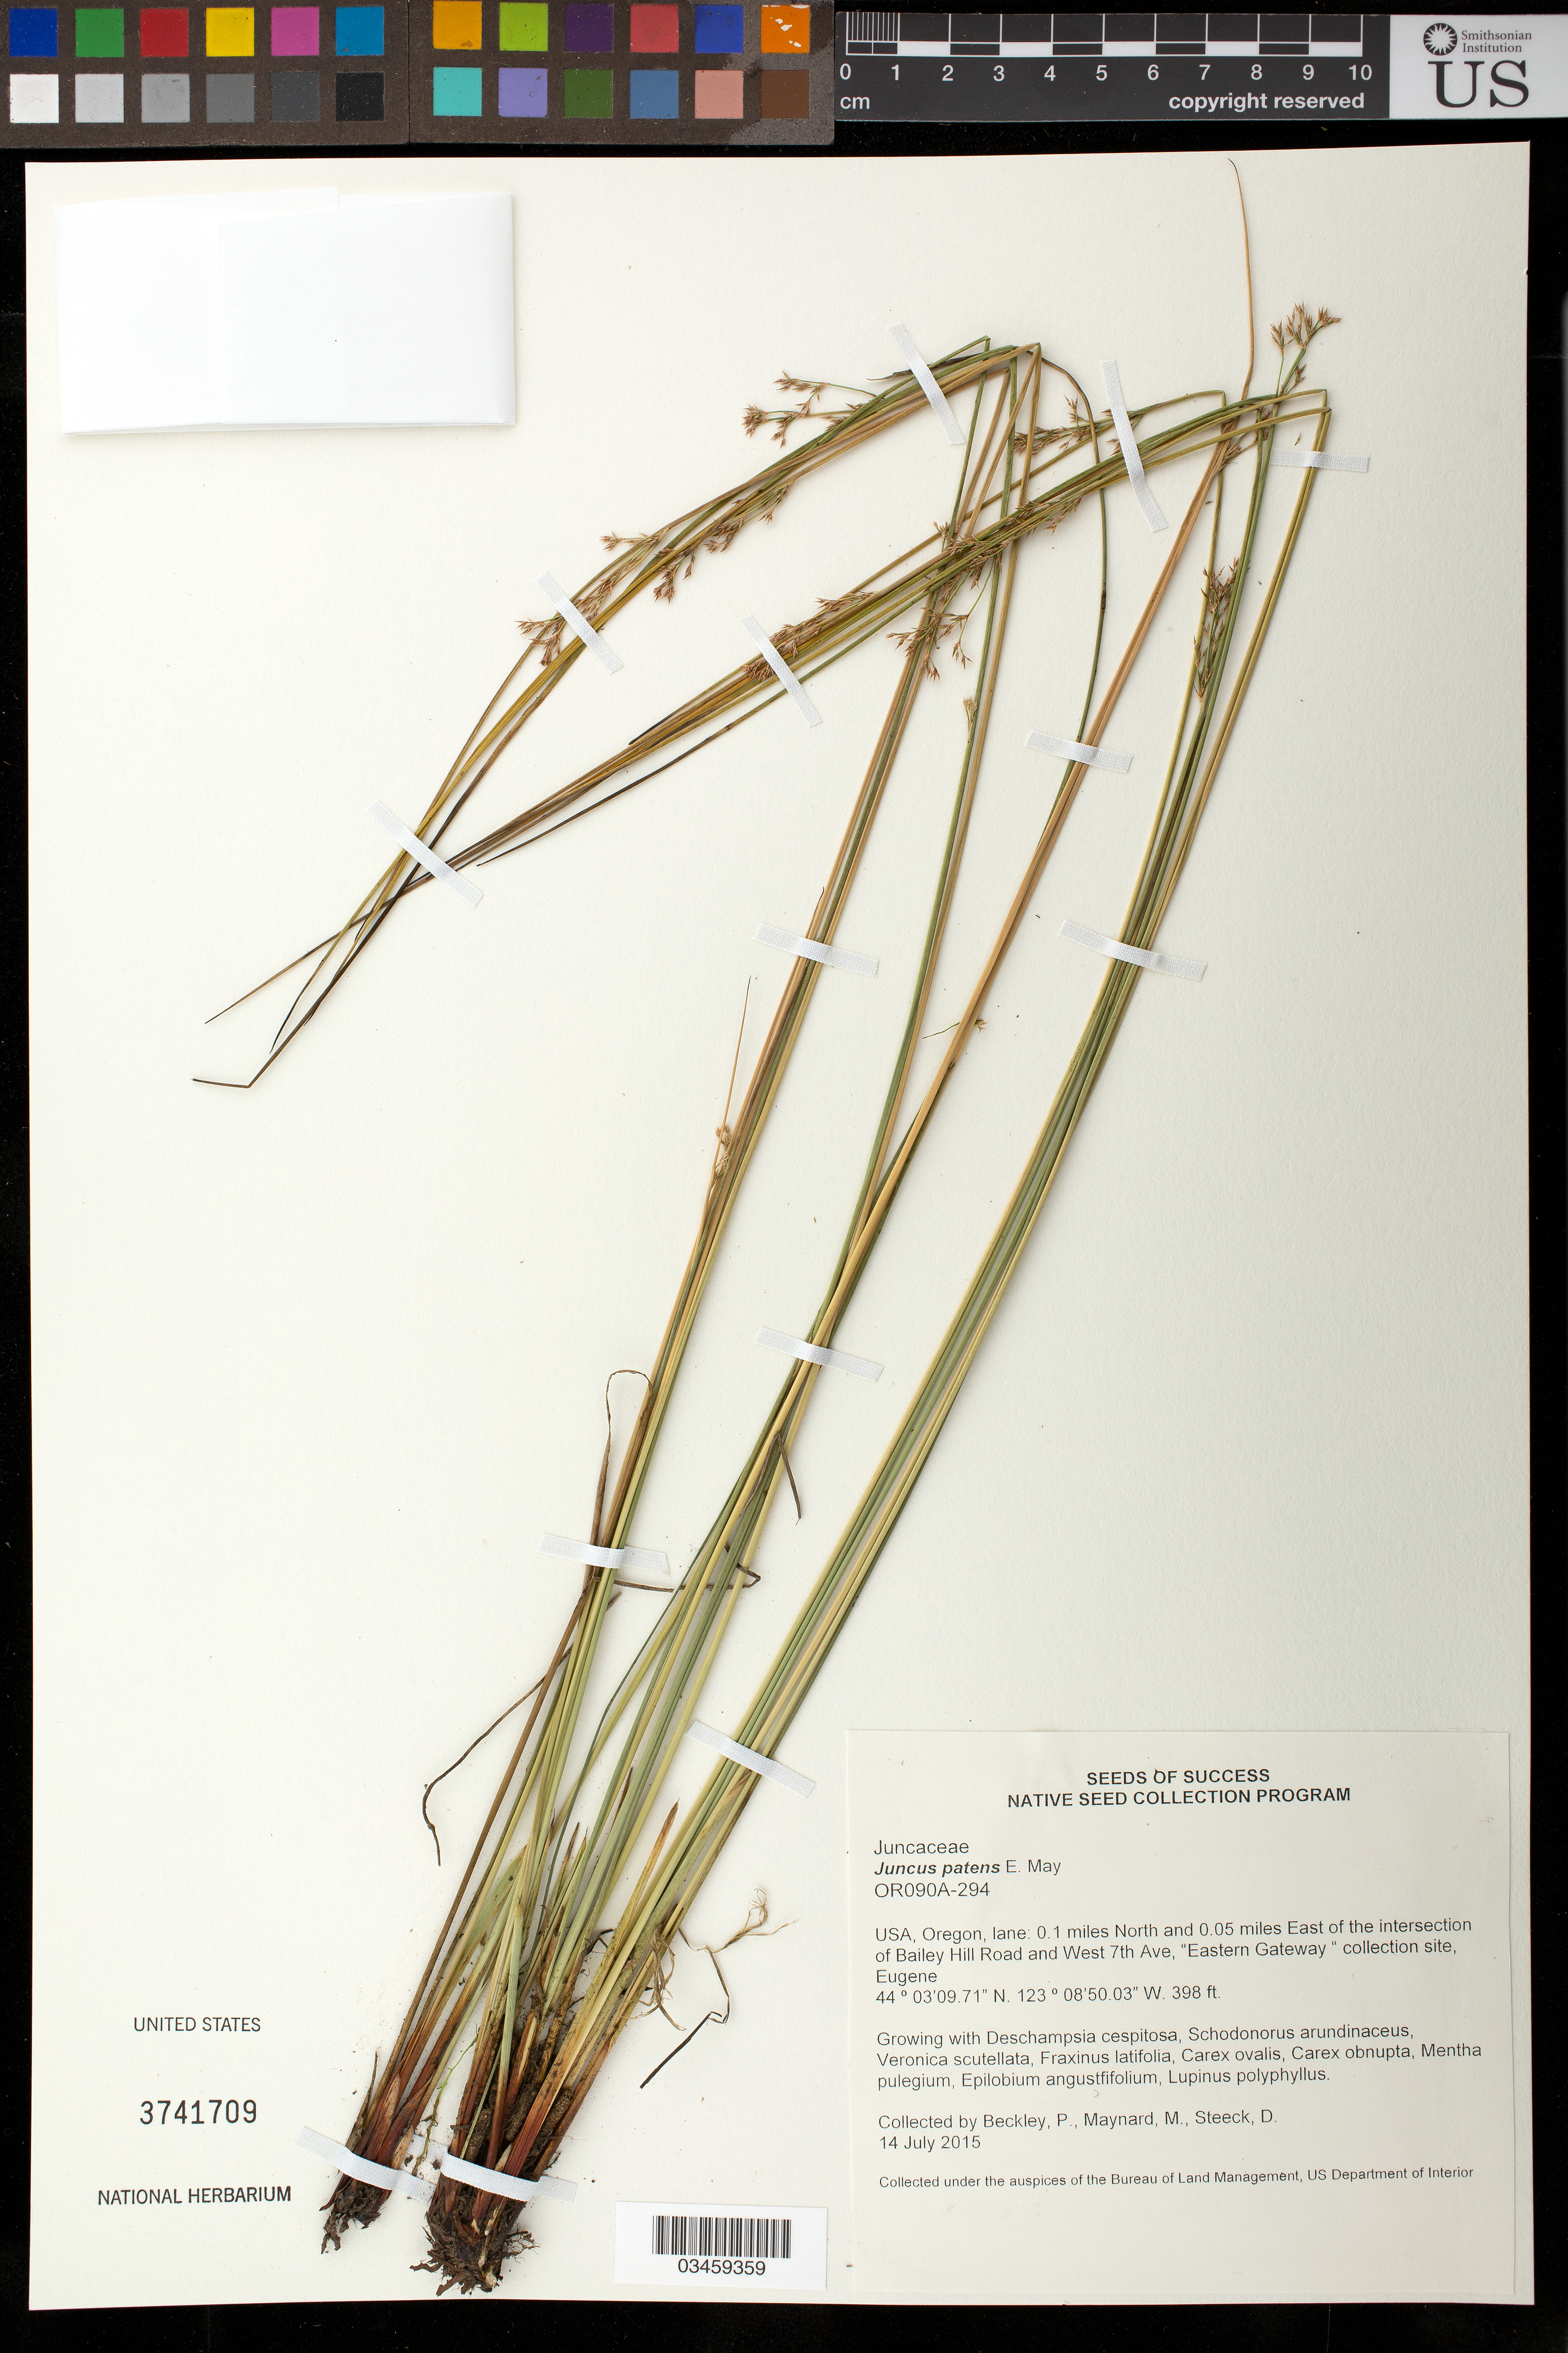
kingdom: Plantae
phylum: Tracheophyta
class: Liliopsida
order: Poales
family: Juncaceae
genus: Juncus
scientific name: Juncus patens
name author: E. Mey.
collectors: P. Beckley, M. Maynard & D. Steeck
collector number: OR090A-294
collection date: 2015-07-14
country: United States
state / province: Oregon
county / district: Lane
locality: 0.1 miles N and 0.05 mi. E of the intersection of Bailey Hill Road and West 7 th Ave, "Eastern Gateway" collection site, Eugene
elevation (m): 121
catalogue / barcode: US 3741709